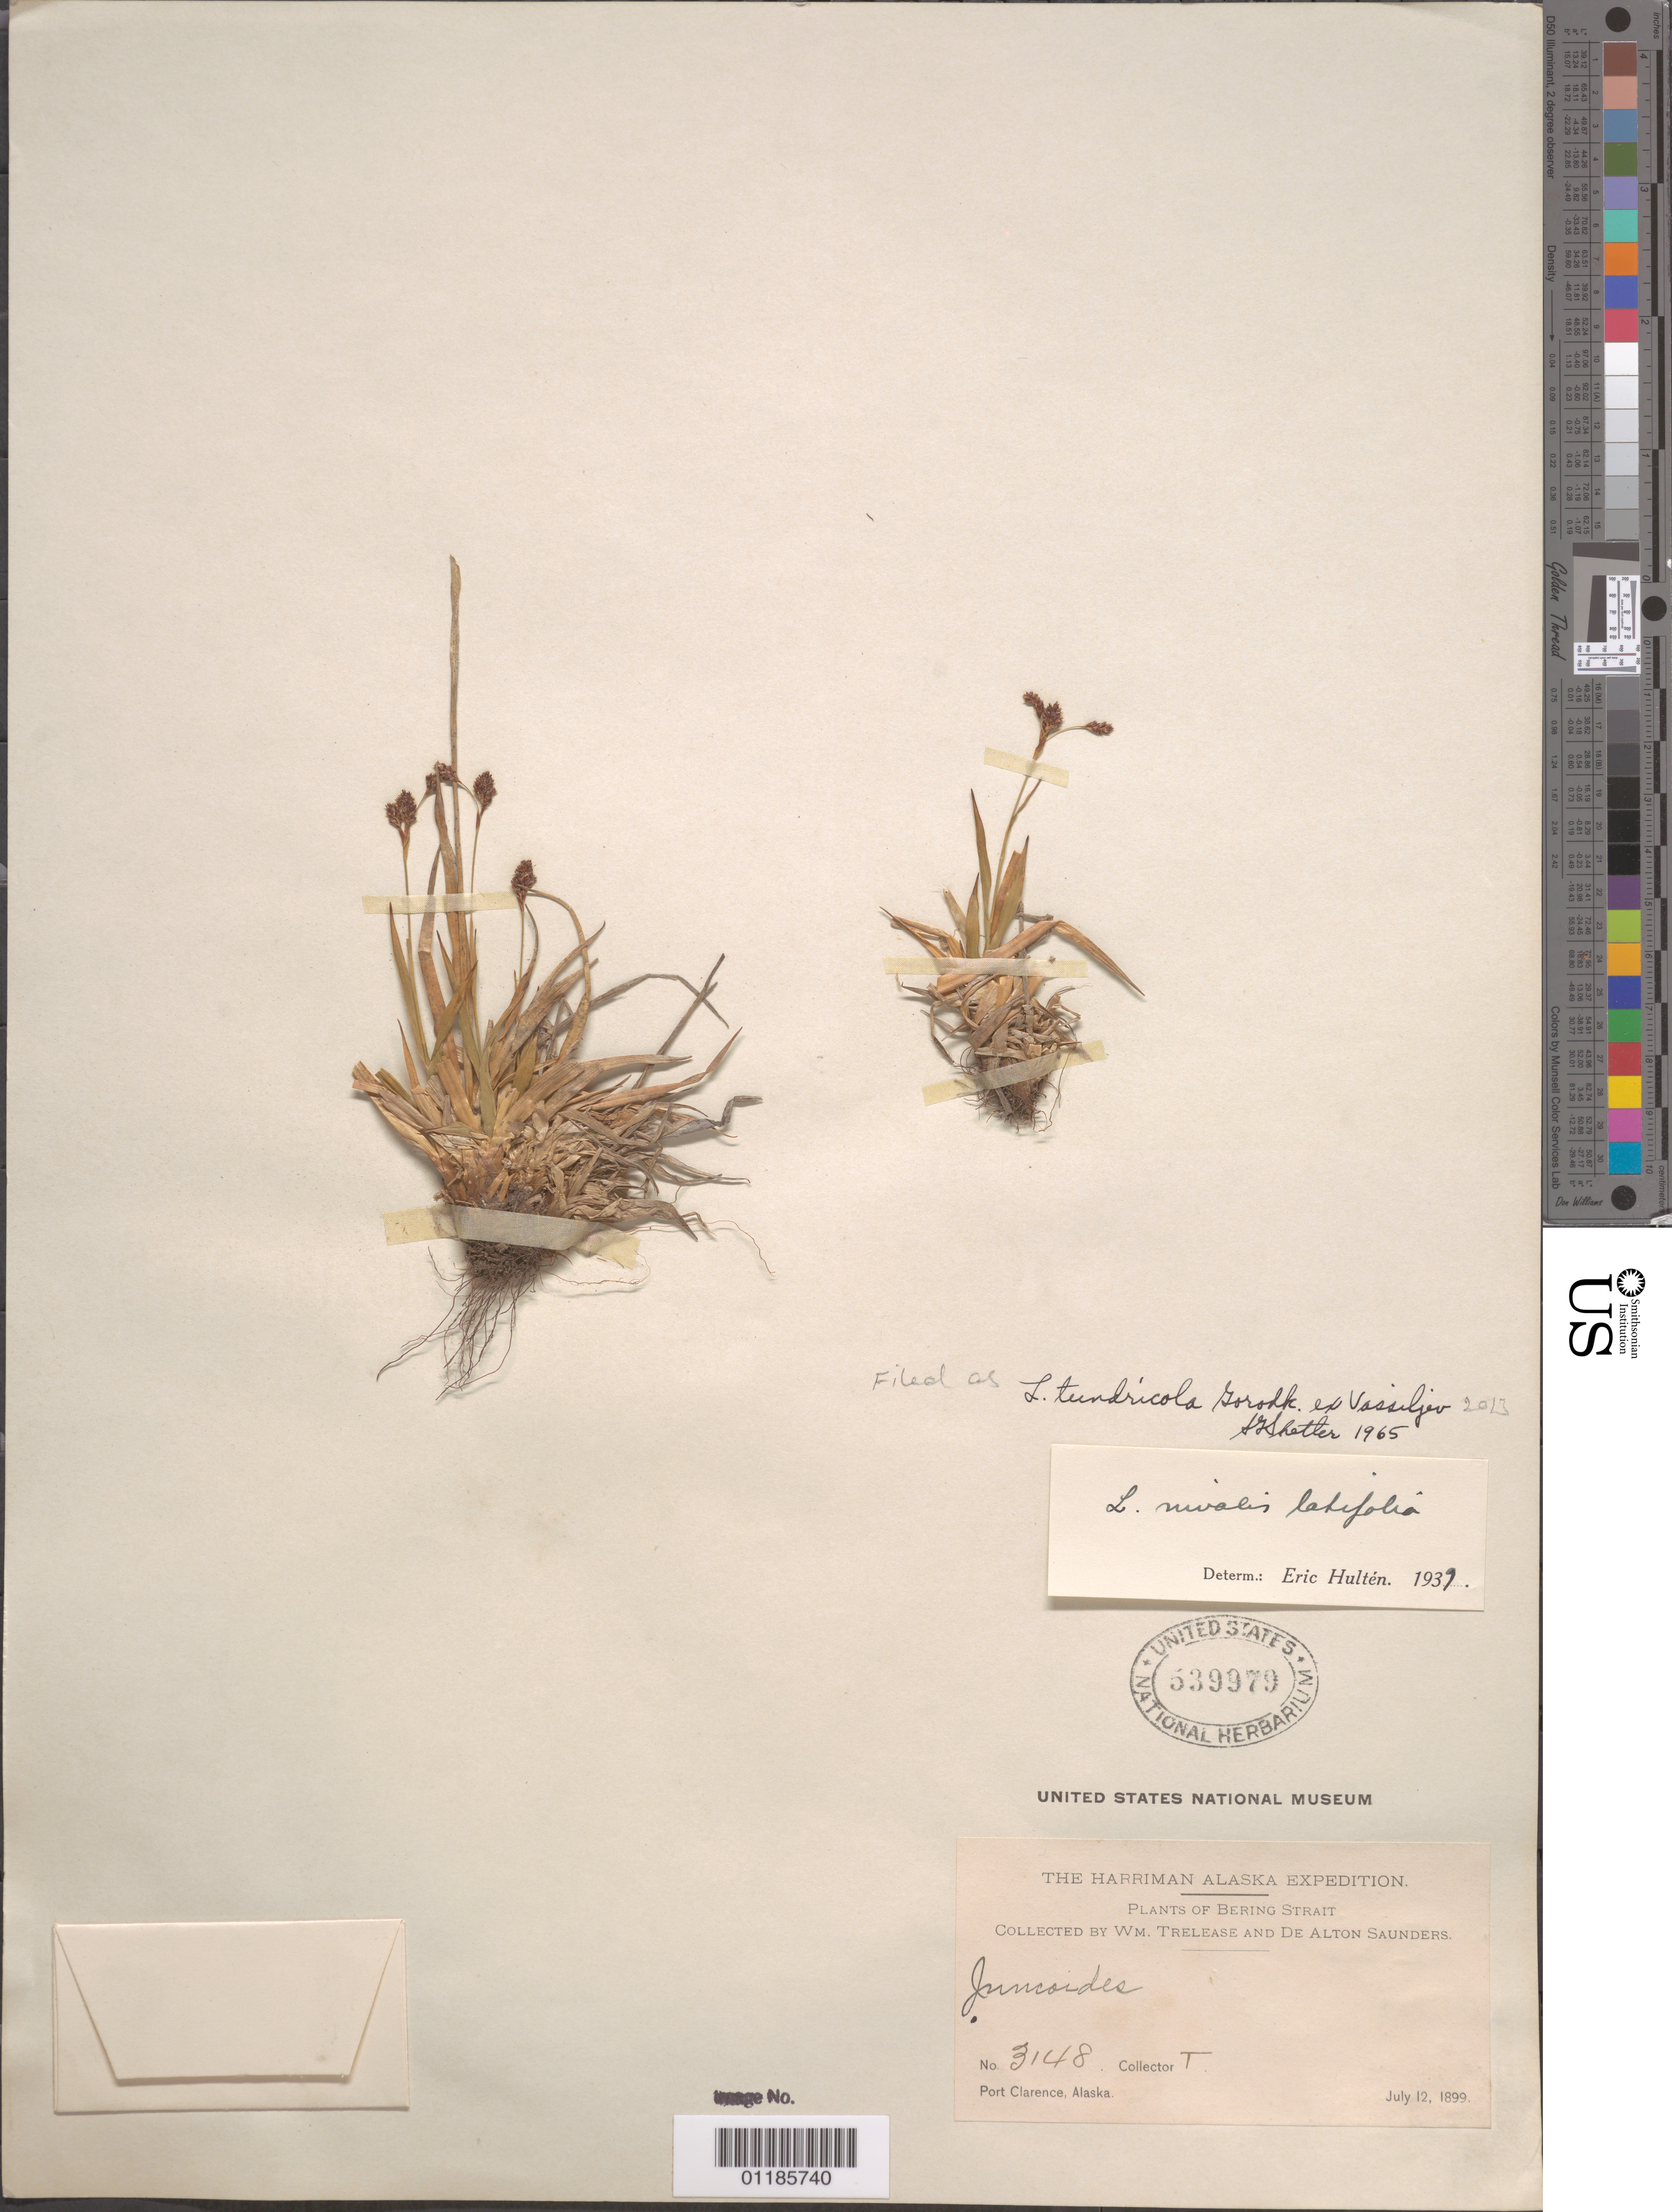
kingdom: Plantae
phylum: Tracheophyta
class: Liliopsida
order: Poales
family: Juncaceae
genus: Luzula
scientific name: Luzula tundricola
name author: (Gorodkov) V. Vassil.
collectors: W. Trelease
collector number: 3148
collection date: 1899-07-12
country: United States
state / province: Alaska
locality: Port Clarence..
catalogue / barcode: US 539979